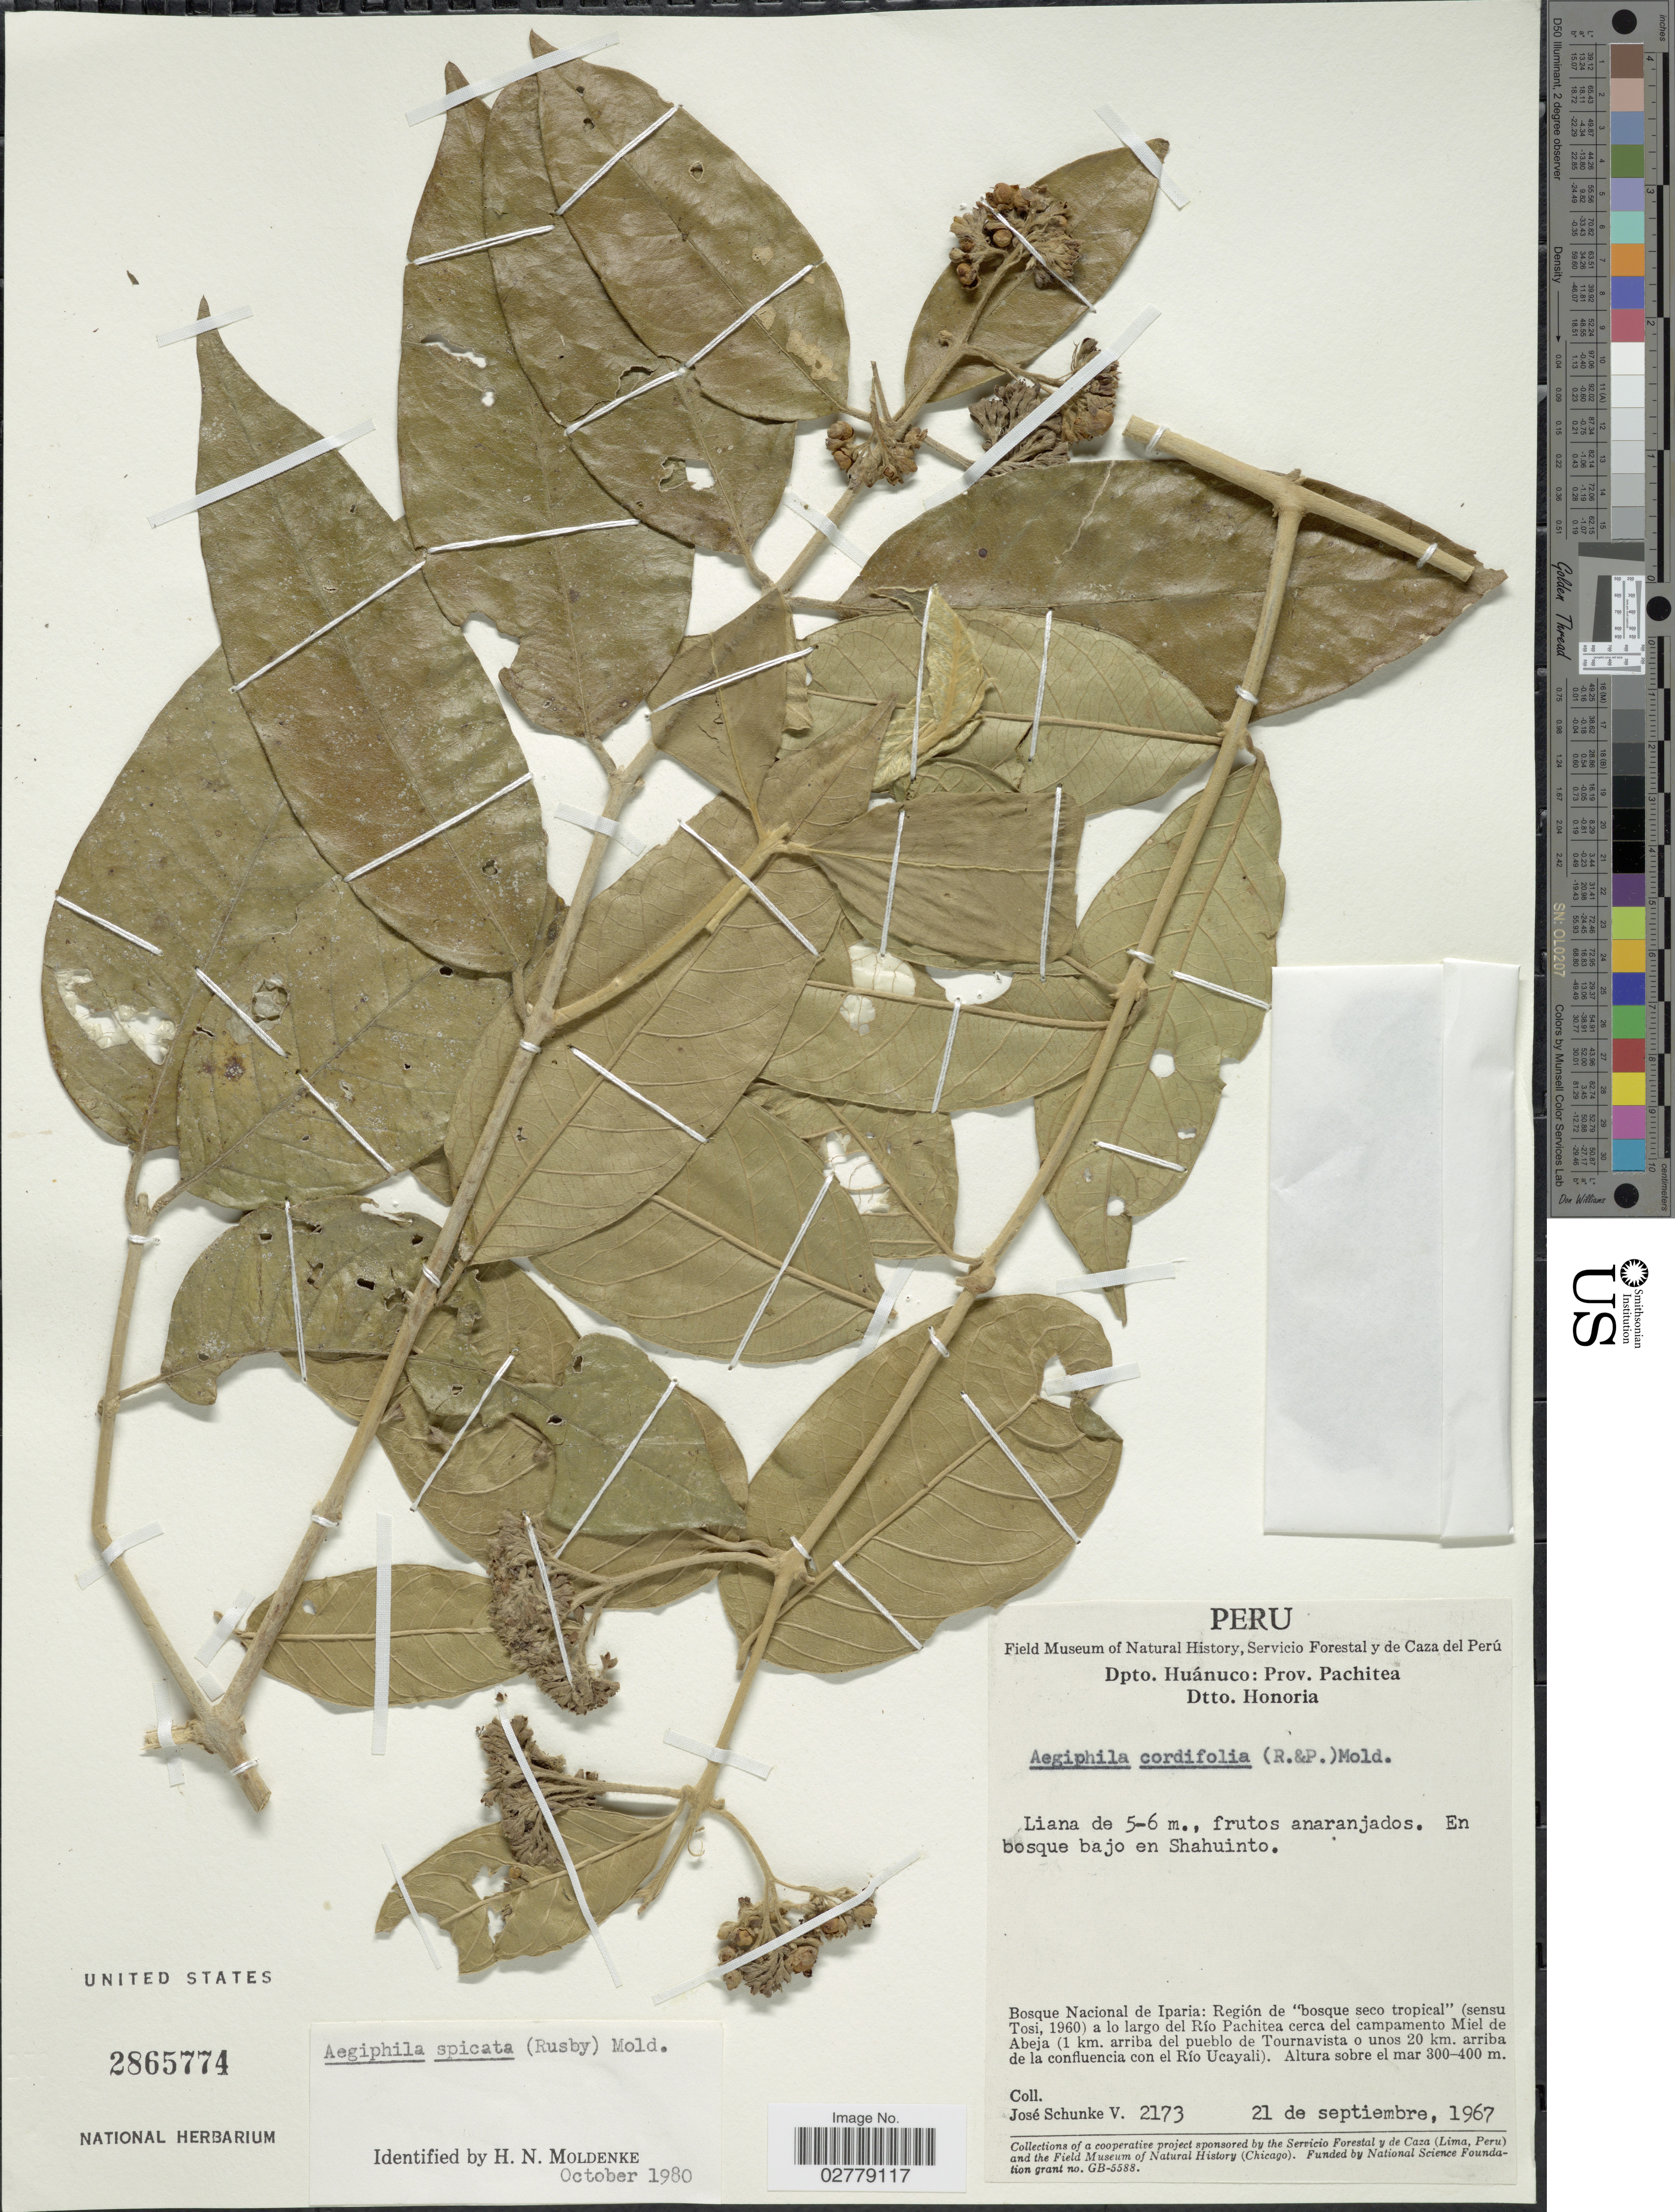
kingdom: Plantae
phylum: Tracheophyta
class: Magnoliopsida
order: Lamiales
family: Lamiaceae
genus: Aegiphila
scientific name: Aegiphila spicata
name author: (Rusby) Moldenke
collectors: J. Schunke Vigo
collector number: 2173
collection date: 1967-09-21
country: Peru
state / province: Huánuco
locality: Dpto. Huánuco, Prov. Pachitea, Dtto. Honoria, En bosque bajo en Shahuinto, Bosque Nacional de Iparia, Región de "bosque seco tropical" (sensu Tosi, 1960) a lo largo del Río Pachitea cerca del campamento Miel de Abeja (1 km. arriba del pueblo de Tournavista o unos 20 km. arriba de la confluencia con el Río Ucayali).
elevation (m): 300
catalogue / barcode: US 2865774